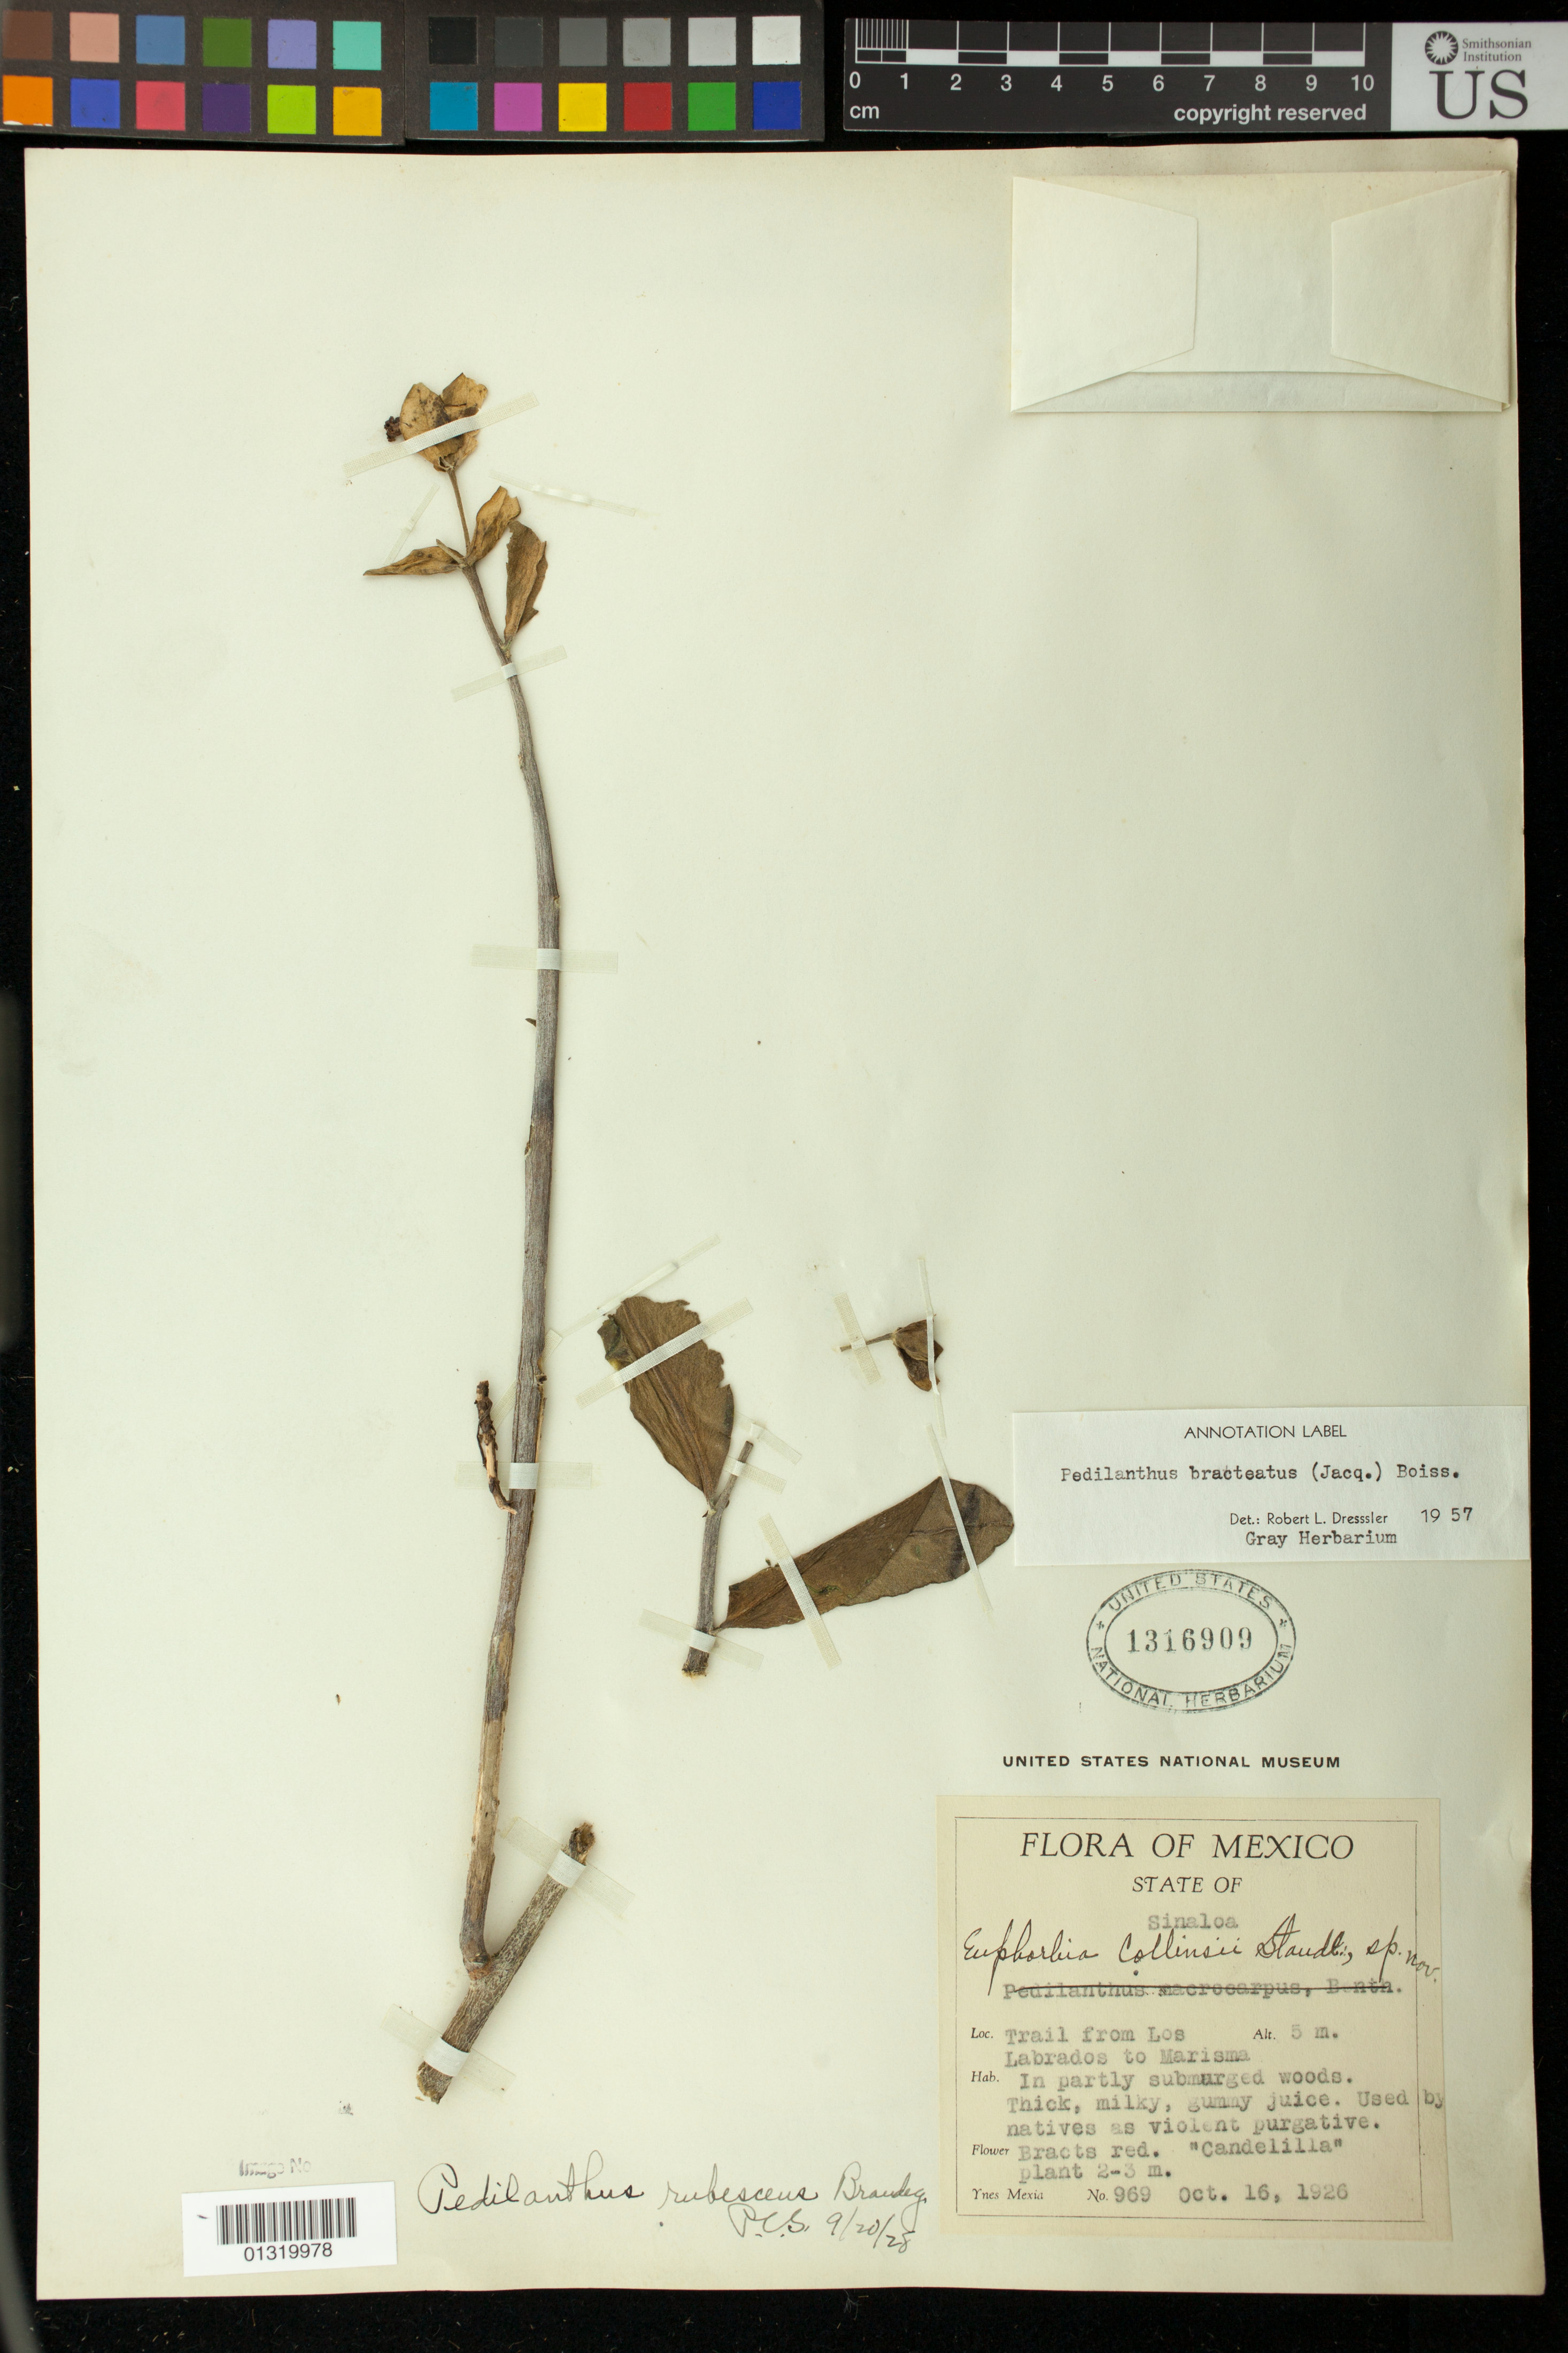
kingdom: Plantae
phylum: Tracheophyta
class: Magnoliopsida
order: Malpighiales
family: Euphorbiaceae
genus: Pedilanthus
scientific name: Pedilanthus bracteatus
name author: (Jacq.) Boiss.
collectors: Y. Mexia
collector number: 969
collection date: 1926-10-16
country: Mexico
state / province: Sinaloa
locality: Trail from Los Labrados to Marisma;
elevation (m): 5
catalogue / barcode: US 1316909